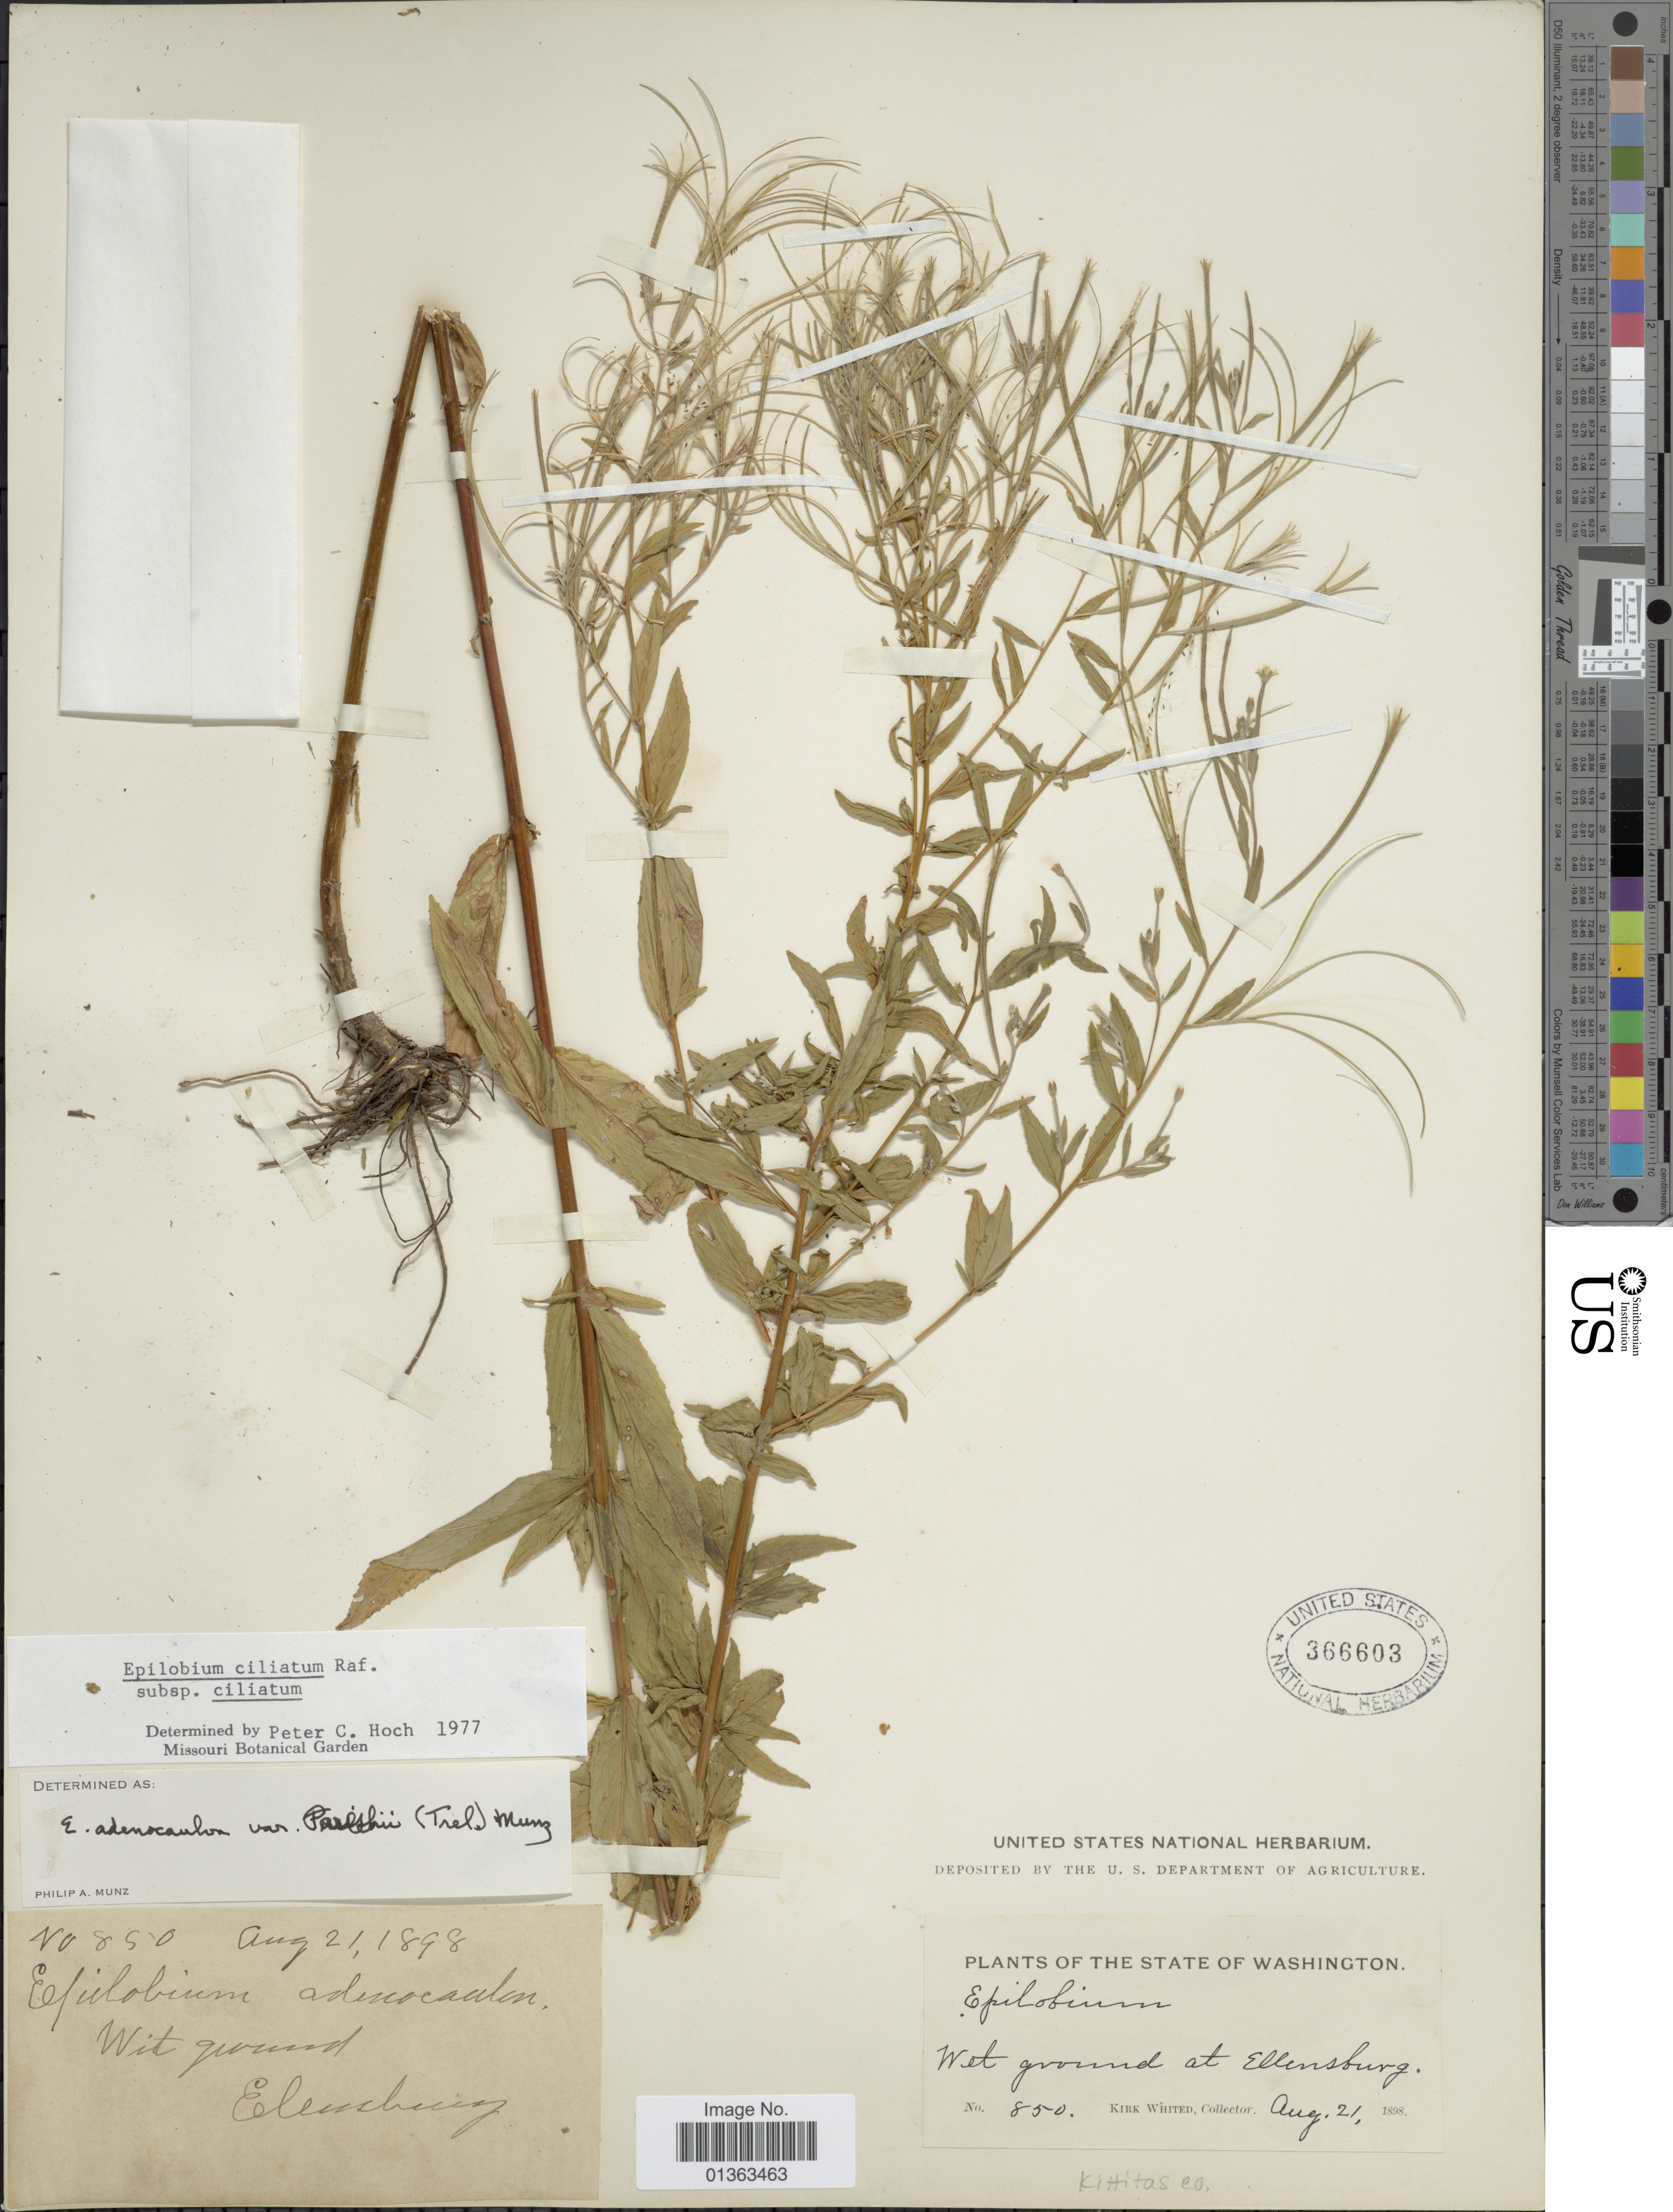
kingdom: Plantae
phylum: Tracheophyta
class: Magnoliopsida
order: Myrtales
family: Onagraceae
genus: Epilobium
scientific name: Epilobium ciliatum subsp. ciliatum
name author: Raf.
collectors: K. Whited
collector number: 850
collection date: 1898-08-21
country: United States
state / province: Washington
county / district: Kittitas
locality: Wet ground at Ellensburg.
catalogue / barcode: US 366603